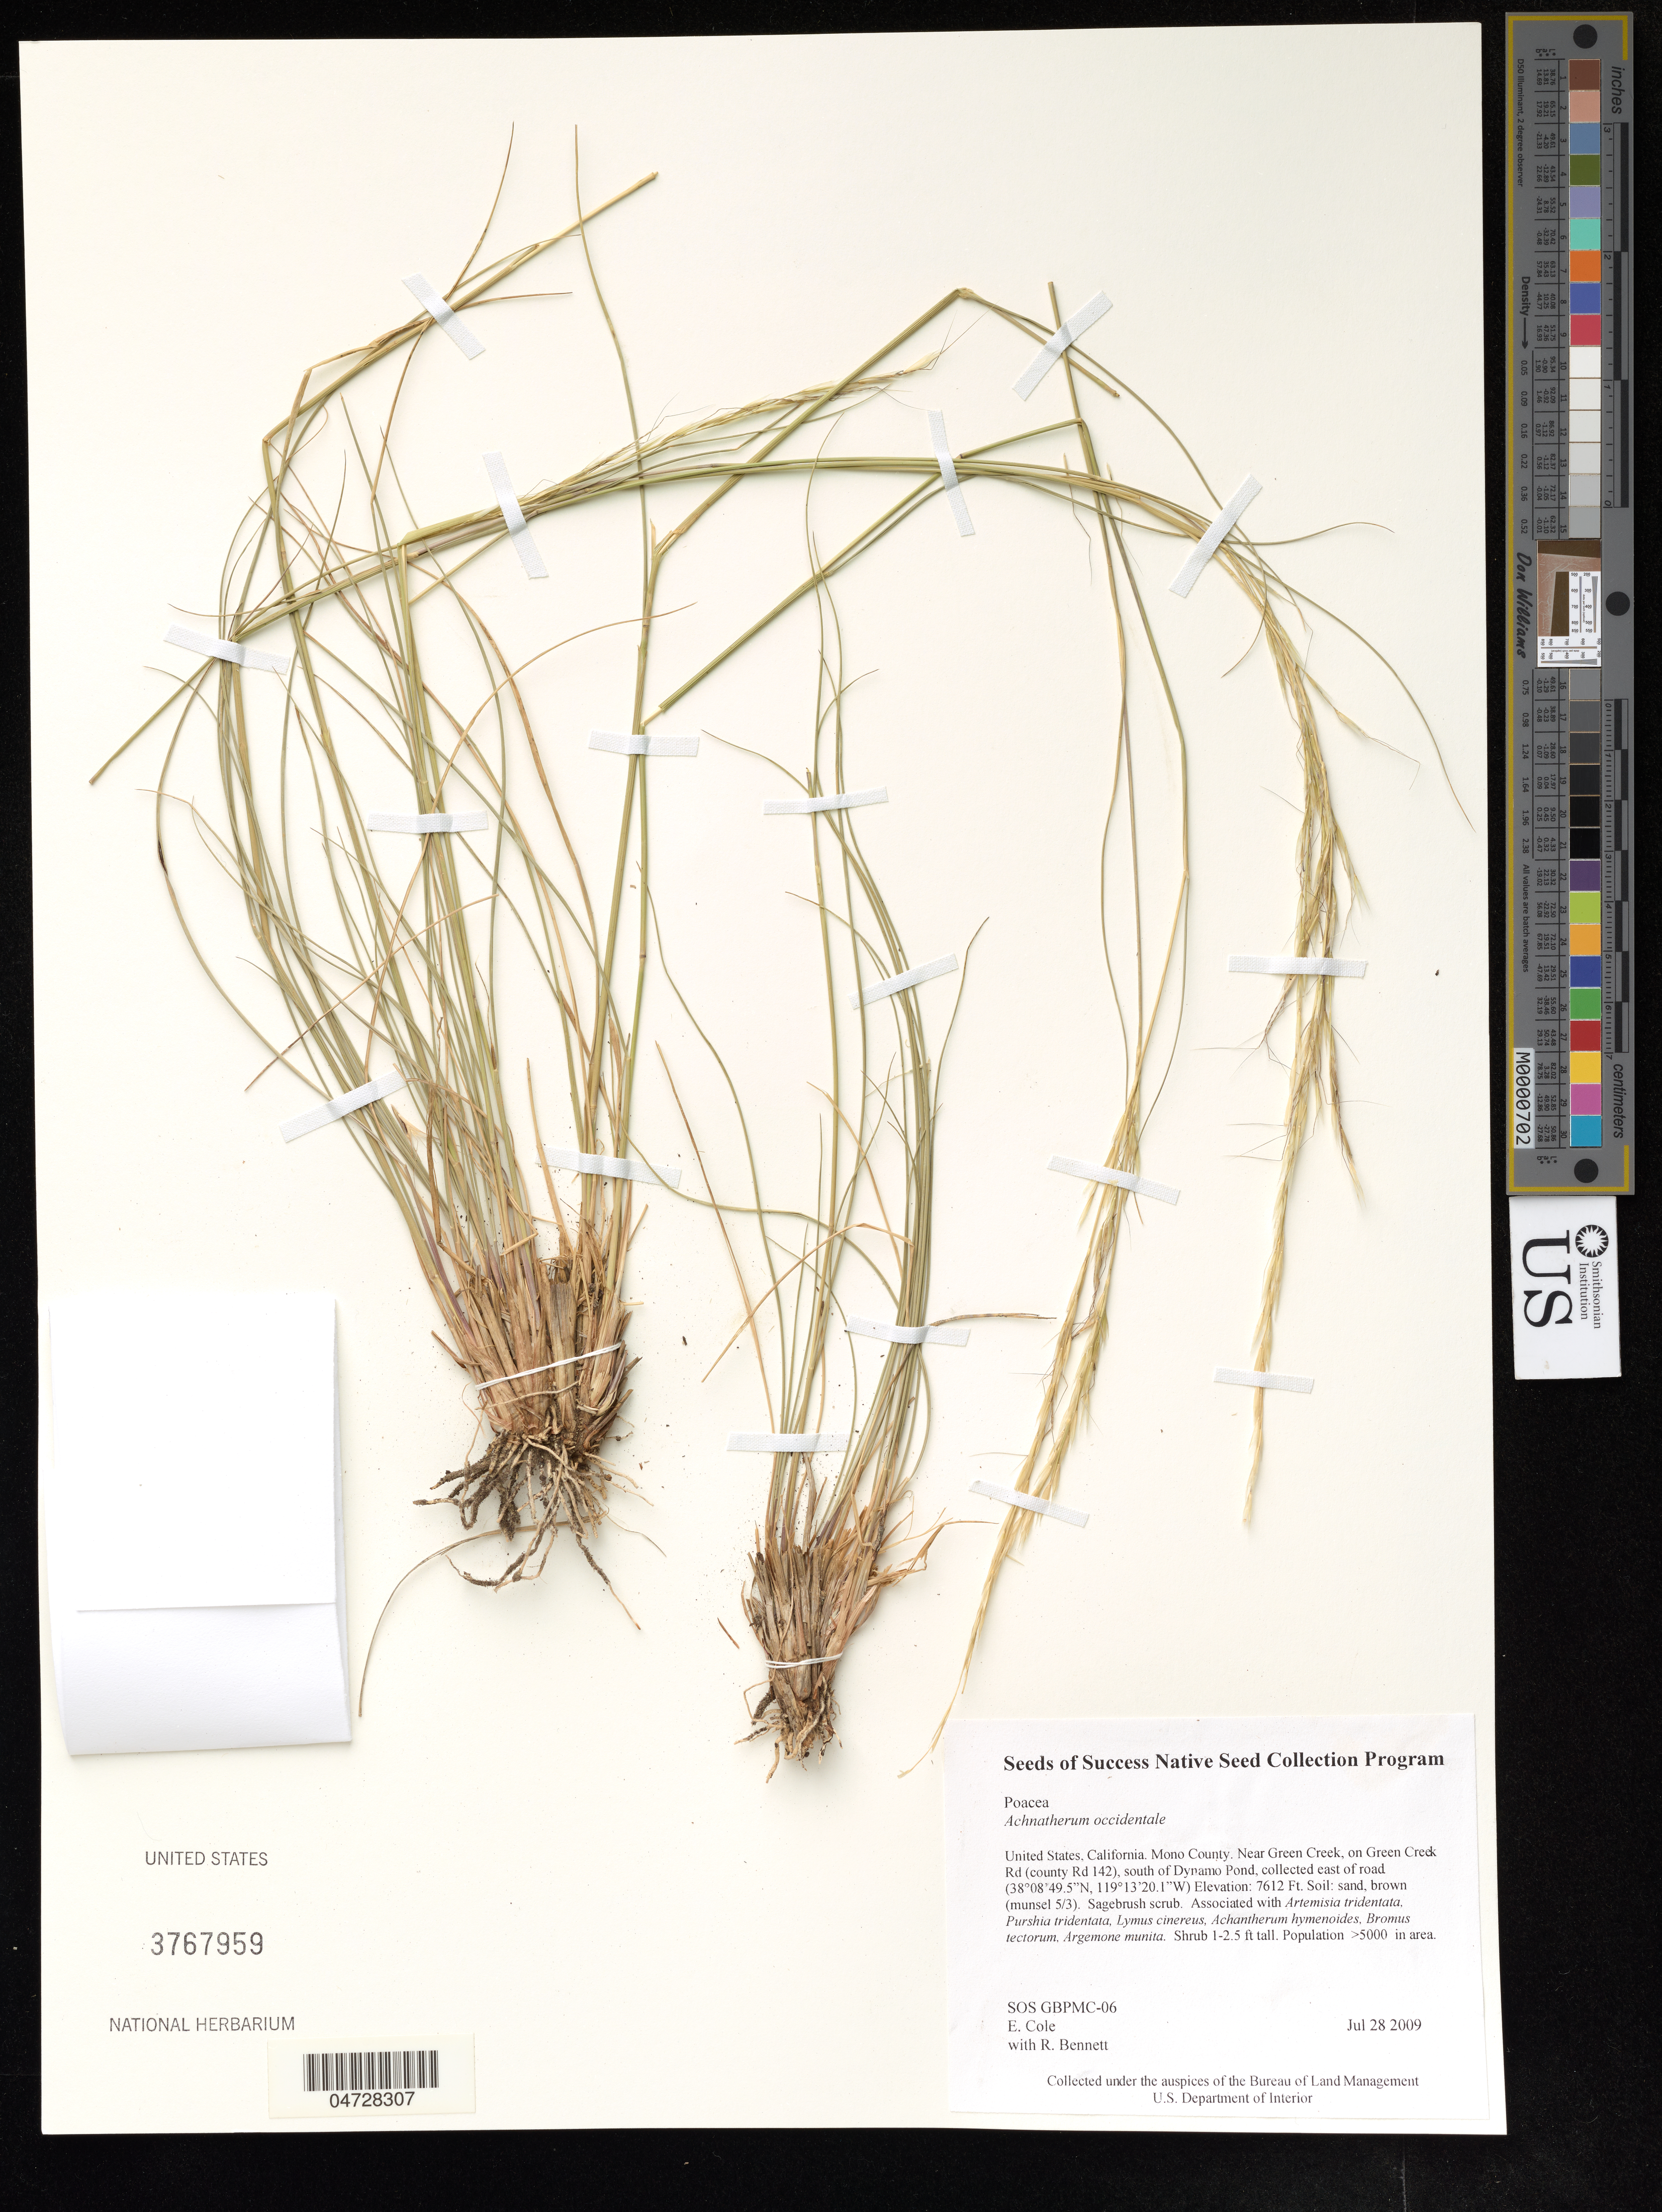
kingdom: Plantae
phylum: Tracheophyta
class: Liliopsida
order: Poales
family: Poaceae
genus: Achnatherum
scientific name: Achnatherum occidentale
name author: (Thurb. ex S. Watson) Barkworth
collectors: E. Cole & R. Bennett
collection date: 2009-07-28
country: United States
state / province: California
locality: Mono County, Near Green Creek, on Green Creek Rd, south of Dynamo Pond.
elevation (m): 2320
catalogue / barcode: US 3767959